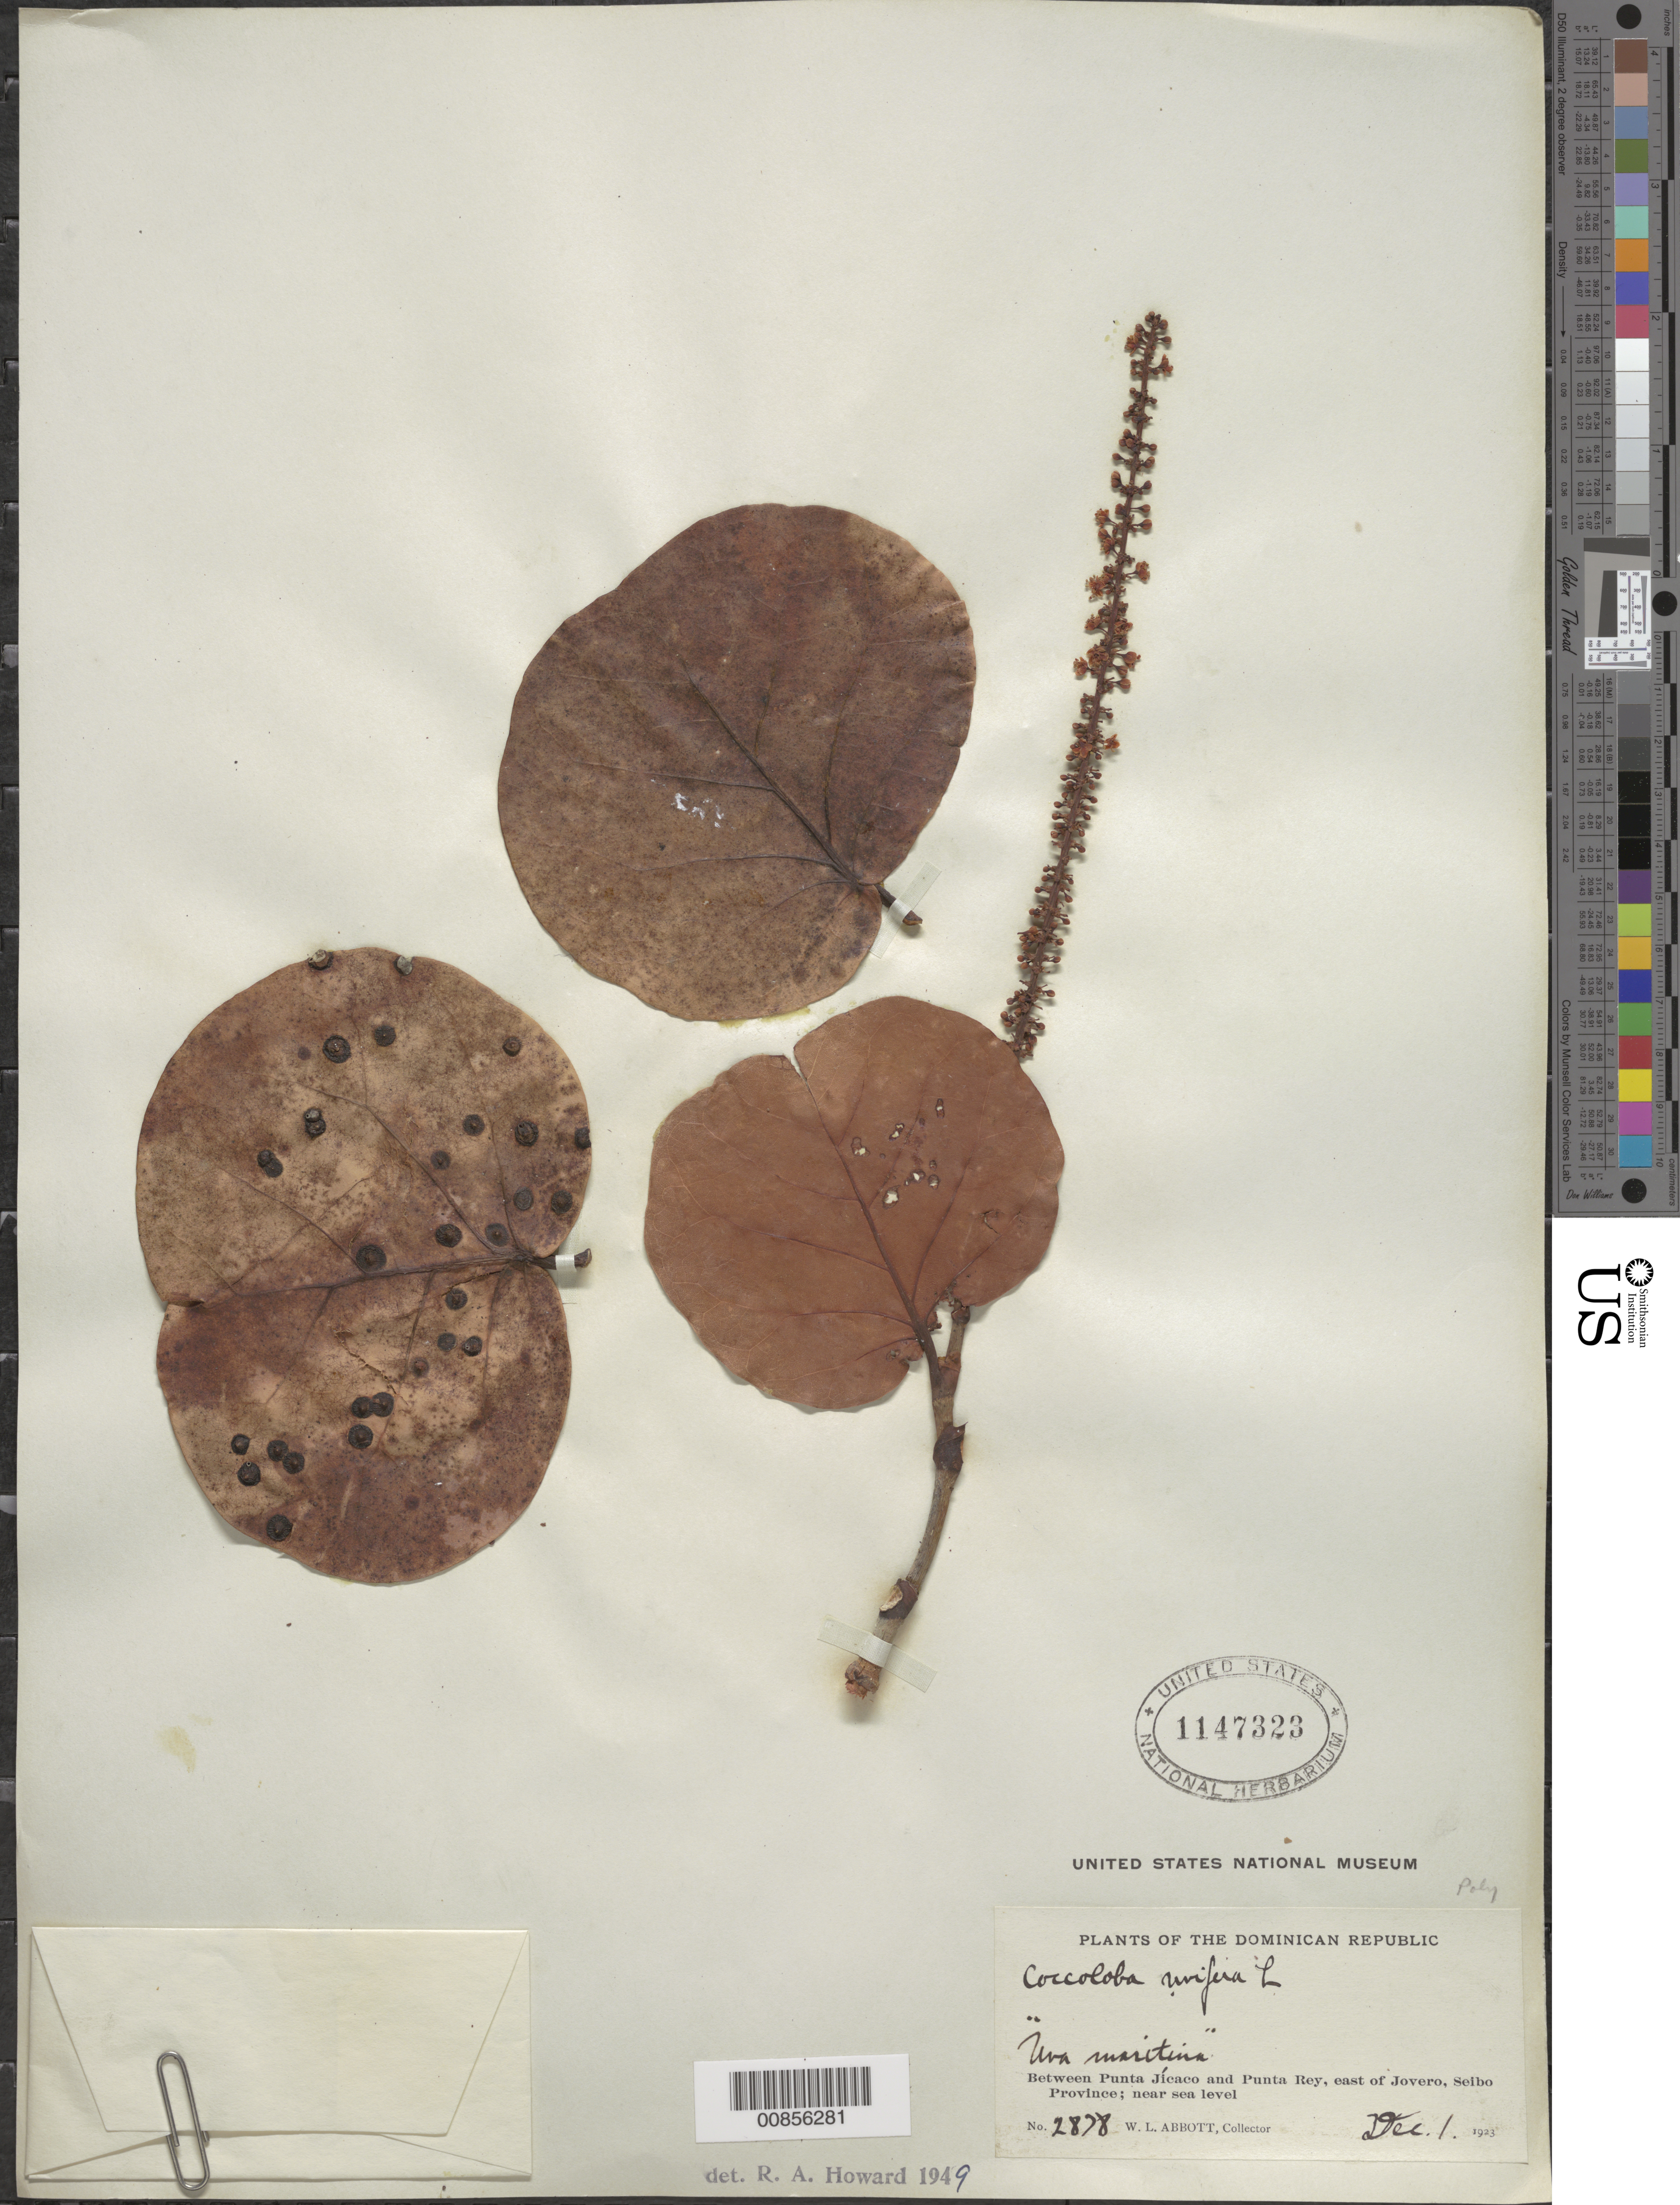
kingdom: Plantae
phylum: Tracheophyta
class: Magnoliopsida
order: Caryophyllales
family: Polygonaceae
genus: Coccoloba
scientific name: Coccoloba uvifera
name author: L.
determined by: Howard, R. A.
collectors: W. L. Abbott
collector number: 2878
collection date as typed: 01 Dec 1923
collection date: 1923-12-01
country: Dominican Republic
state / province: El Seibo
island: Hispaniola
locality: Between Punta Jícaco and Punta Rey, east of Jovero.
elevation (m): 0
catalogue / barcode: US 1147323